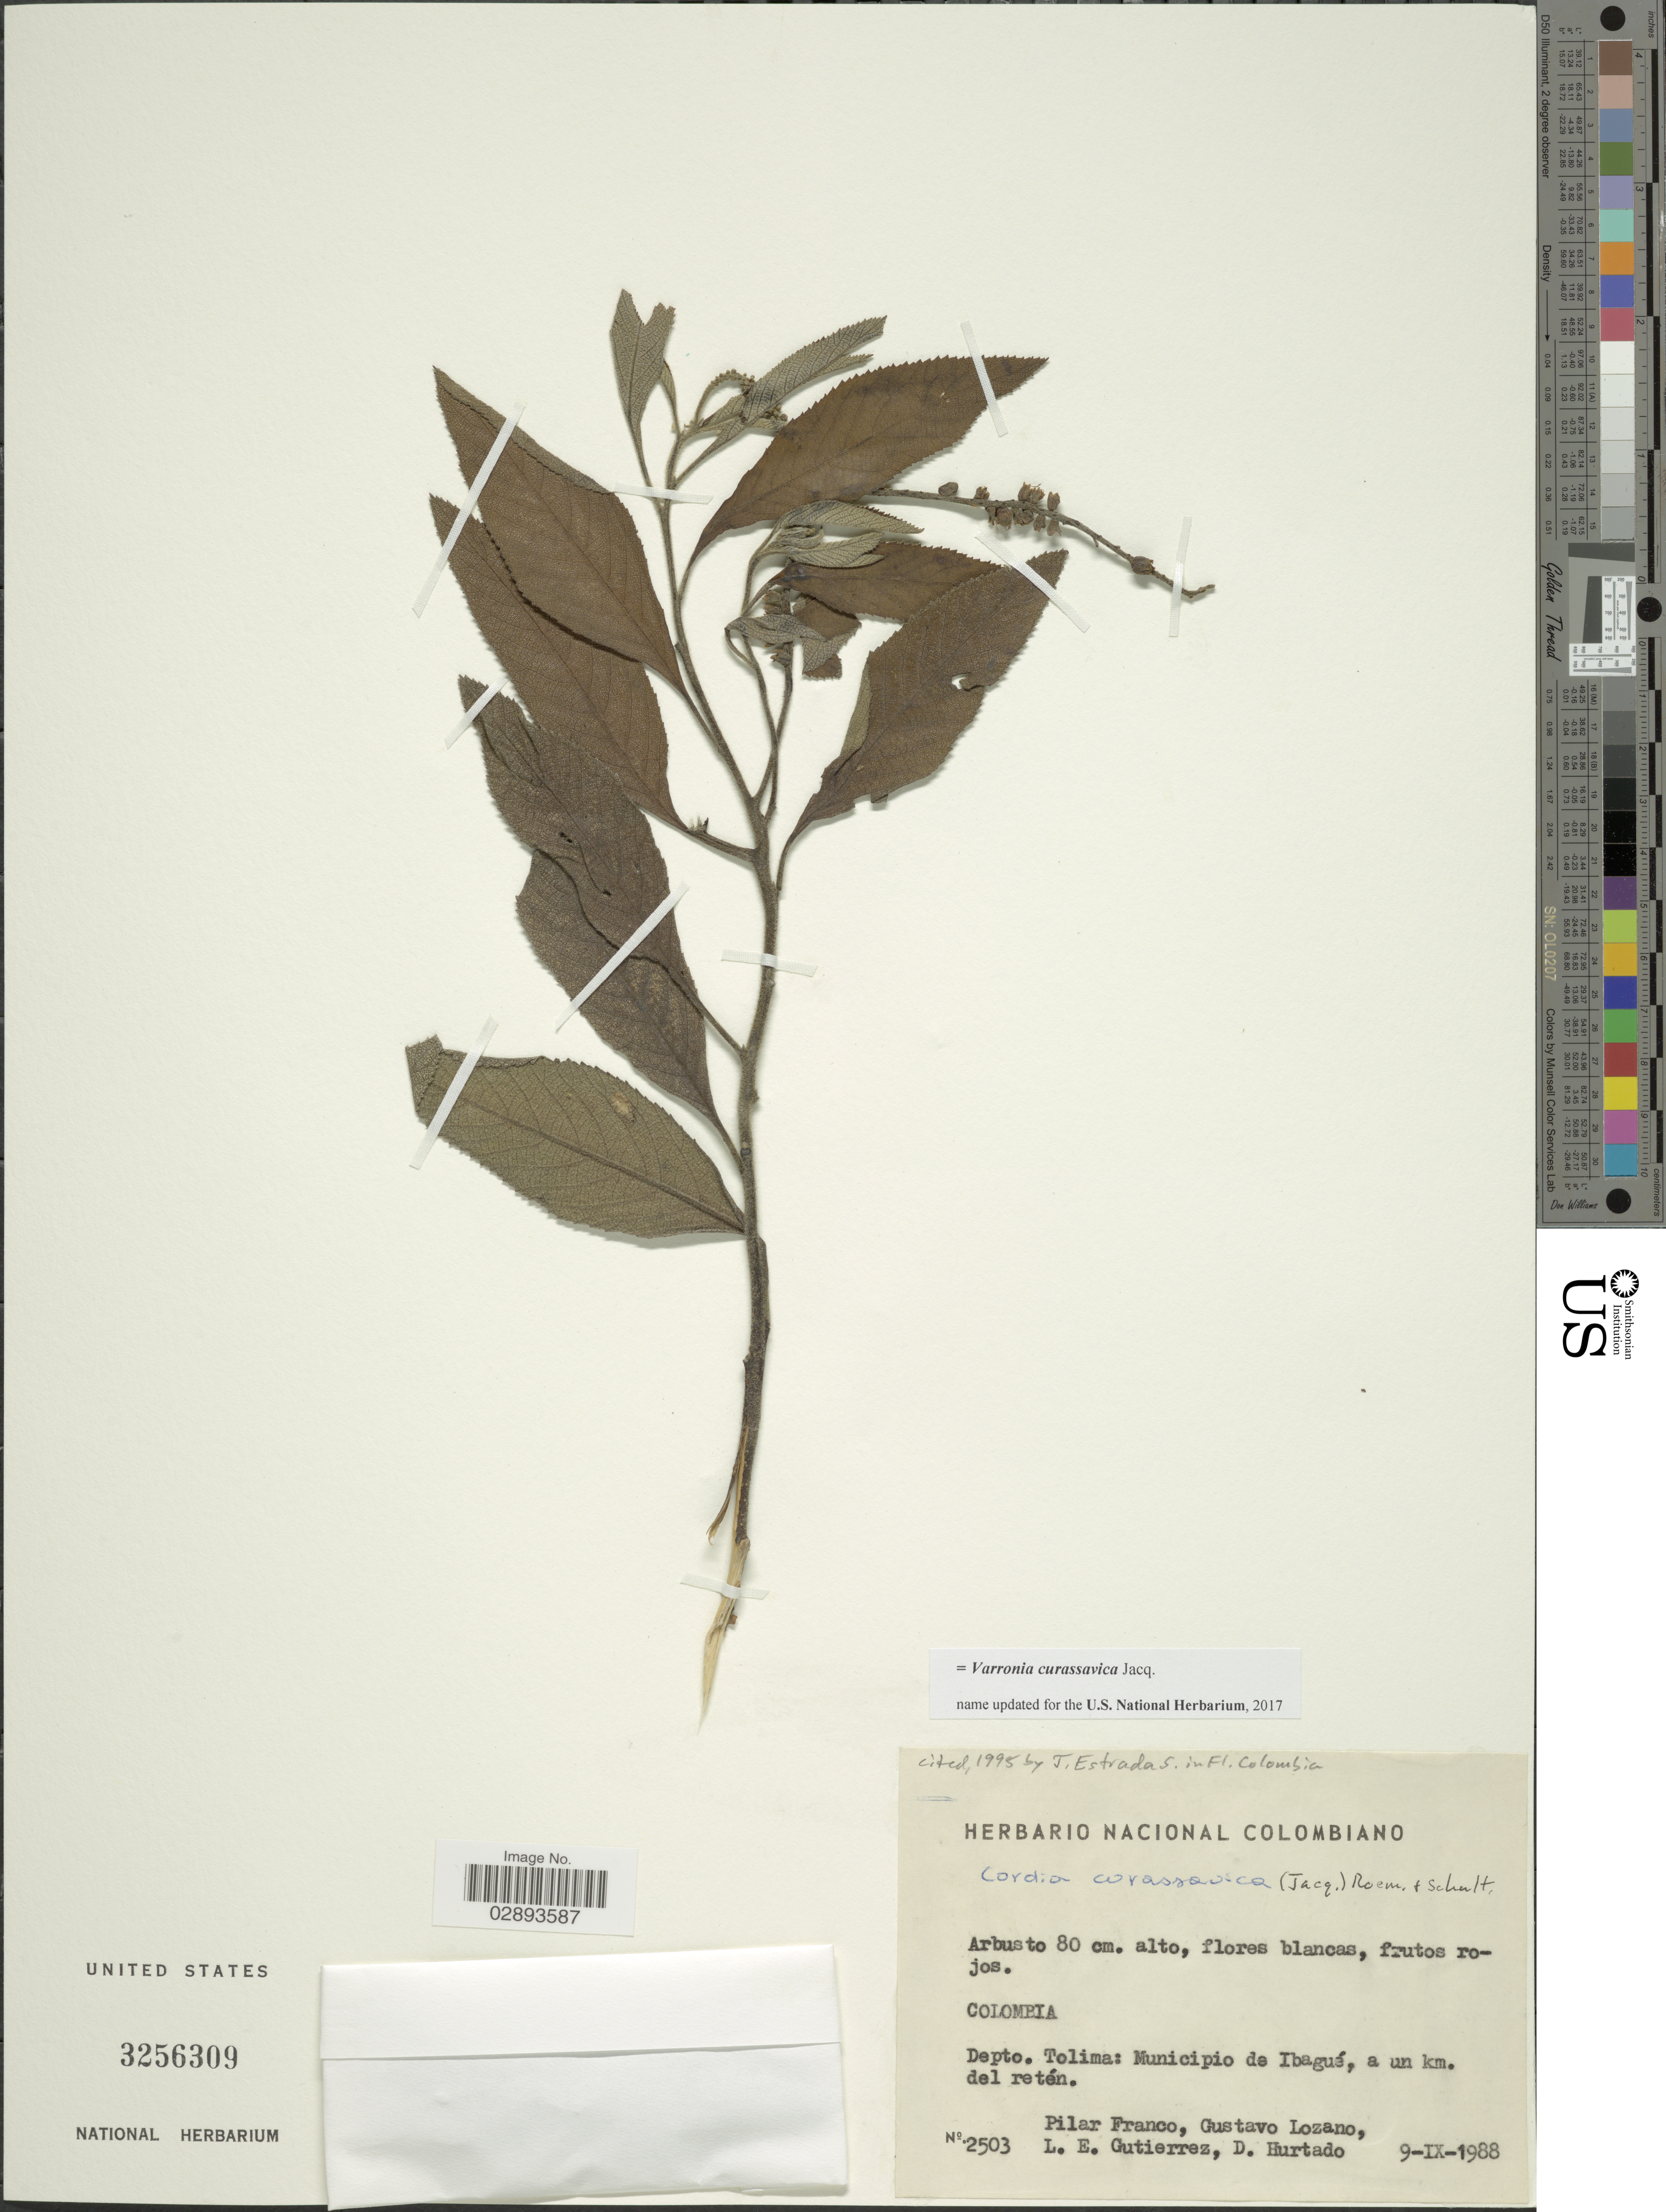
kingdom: Plantae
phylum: Tracheophyta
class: Magnoliopsida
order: Boraginales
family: Cordiaceae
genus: Varronia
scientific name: Varronia curassavica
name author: Jacq.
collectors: P. Franco Roselli, G. Lozano-Contreras, L. Gutierrez & D. Hurtado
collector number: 2503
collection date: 1988-09-09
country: Colombia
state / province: Tolima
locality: Depto. Tolima: Municipio de Ibaguá, a un km. del retén.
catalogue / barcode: US 3256309